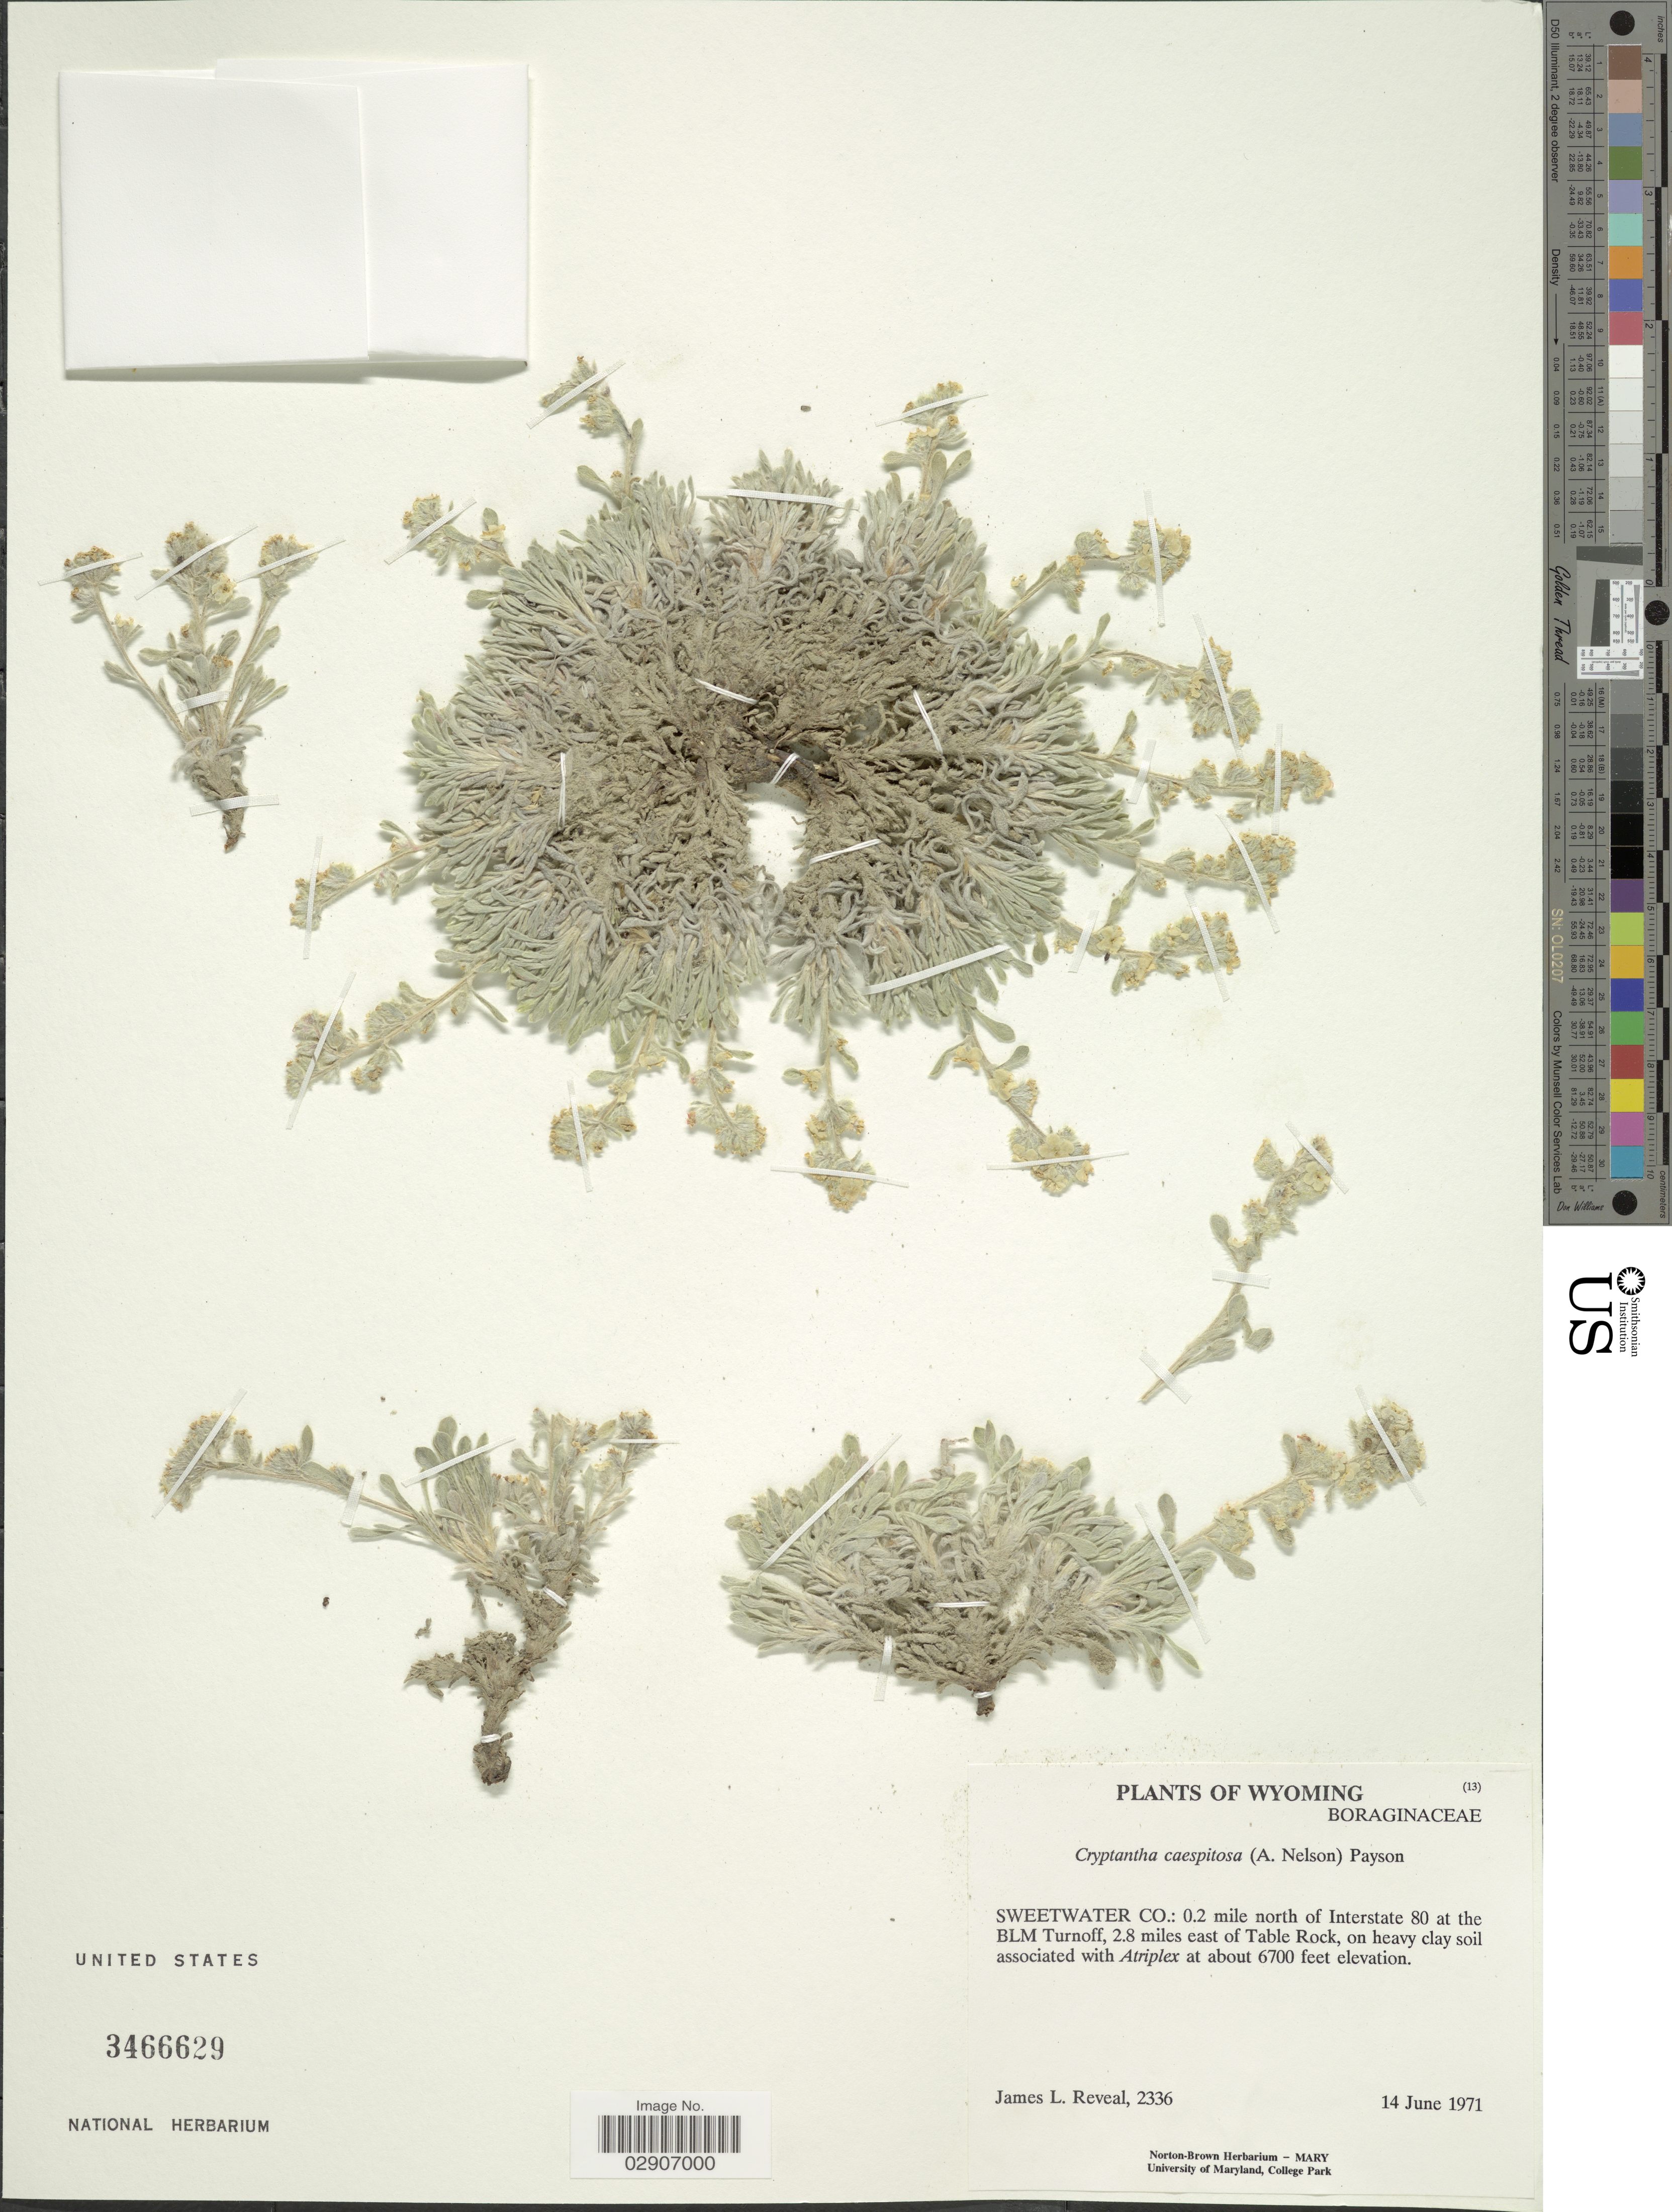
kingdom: Plantae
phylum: Tracheophyta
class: Magnoliopsida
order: Boraginales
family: Boraginaceae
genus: Cryptantha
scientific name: Cryptantha caespitosa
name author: (A. Nelson) Payson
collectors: J. L. Reveal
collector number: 2336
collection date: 1971-06-14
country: United States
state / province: Wyoming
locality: Sweetwater Co.: 0.2 mile north of Interstate 80 at the BLM Turnoff, 2.8 miles east of Table Rock, on heavy clay soil.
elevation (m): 2042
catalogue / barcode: US 3466629